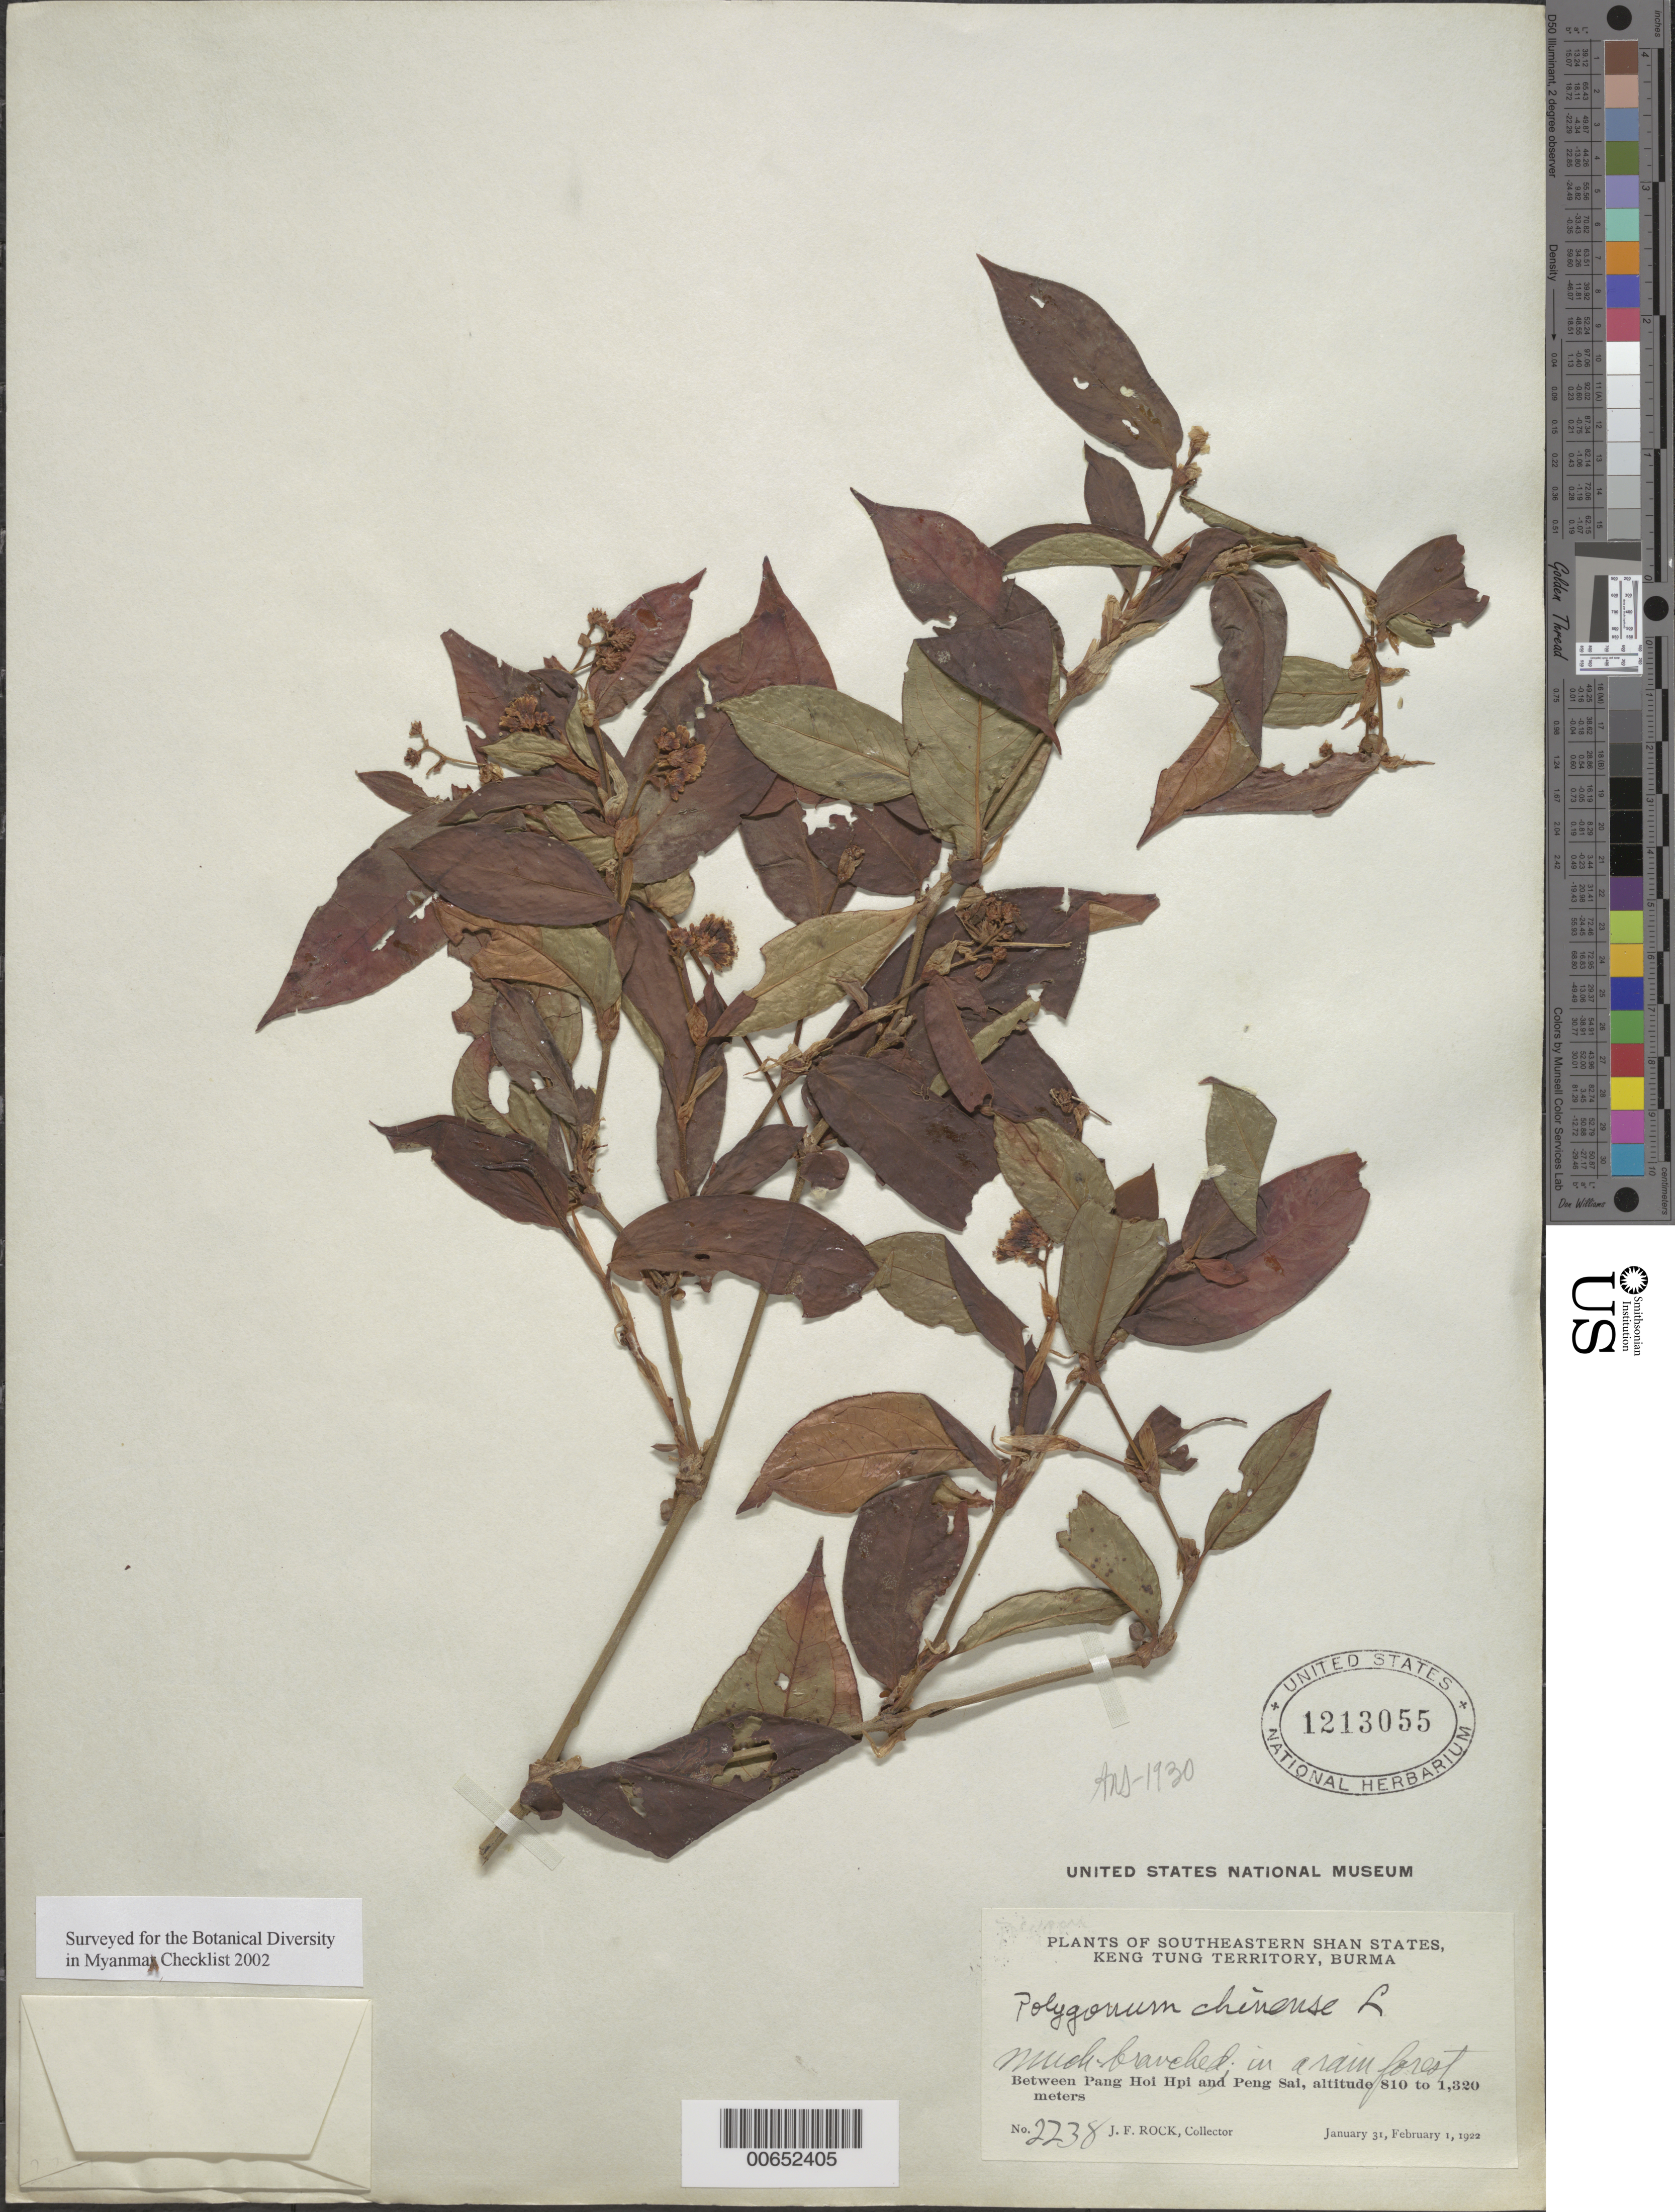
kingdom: Plantae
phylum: Tracheophyta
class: Magnoliopsida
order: Caryophyllales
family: Polygonaceae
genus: Polygonum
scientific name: Polygonum chinense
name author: L.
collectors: J. F. Rock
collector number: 2238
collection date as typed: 31 Jan 1922 and 01 Feb 1922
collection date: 1922-01-31,1922-02-01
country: Myanmar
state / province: Shan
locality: Keng Tung Territory, between Pang Hoi Hpi and Peng Sai.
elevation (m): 810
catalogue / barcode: US 1213055